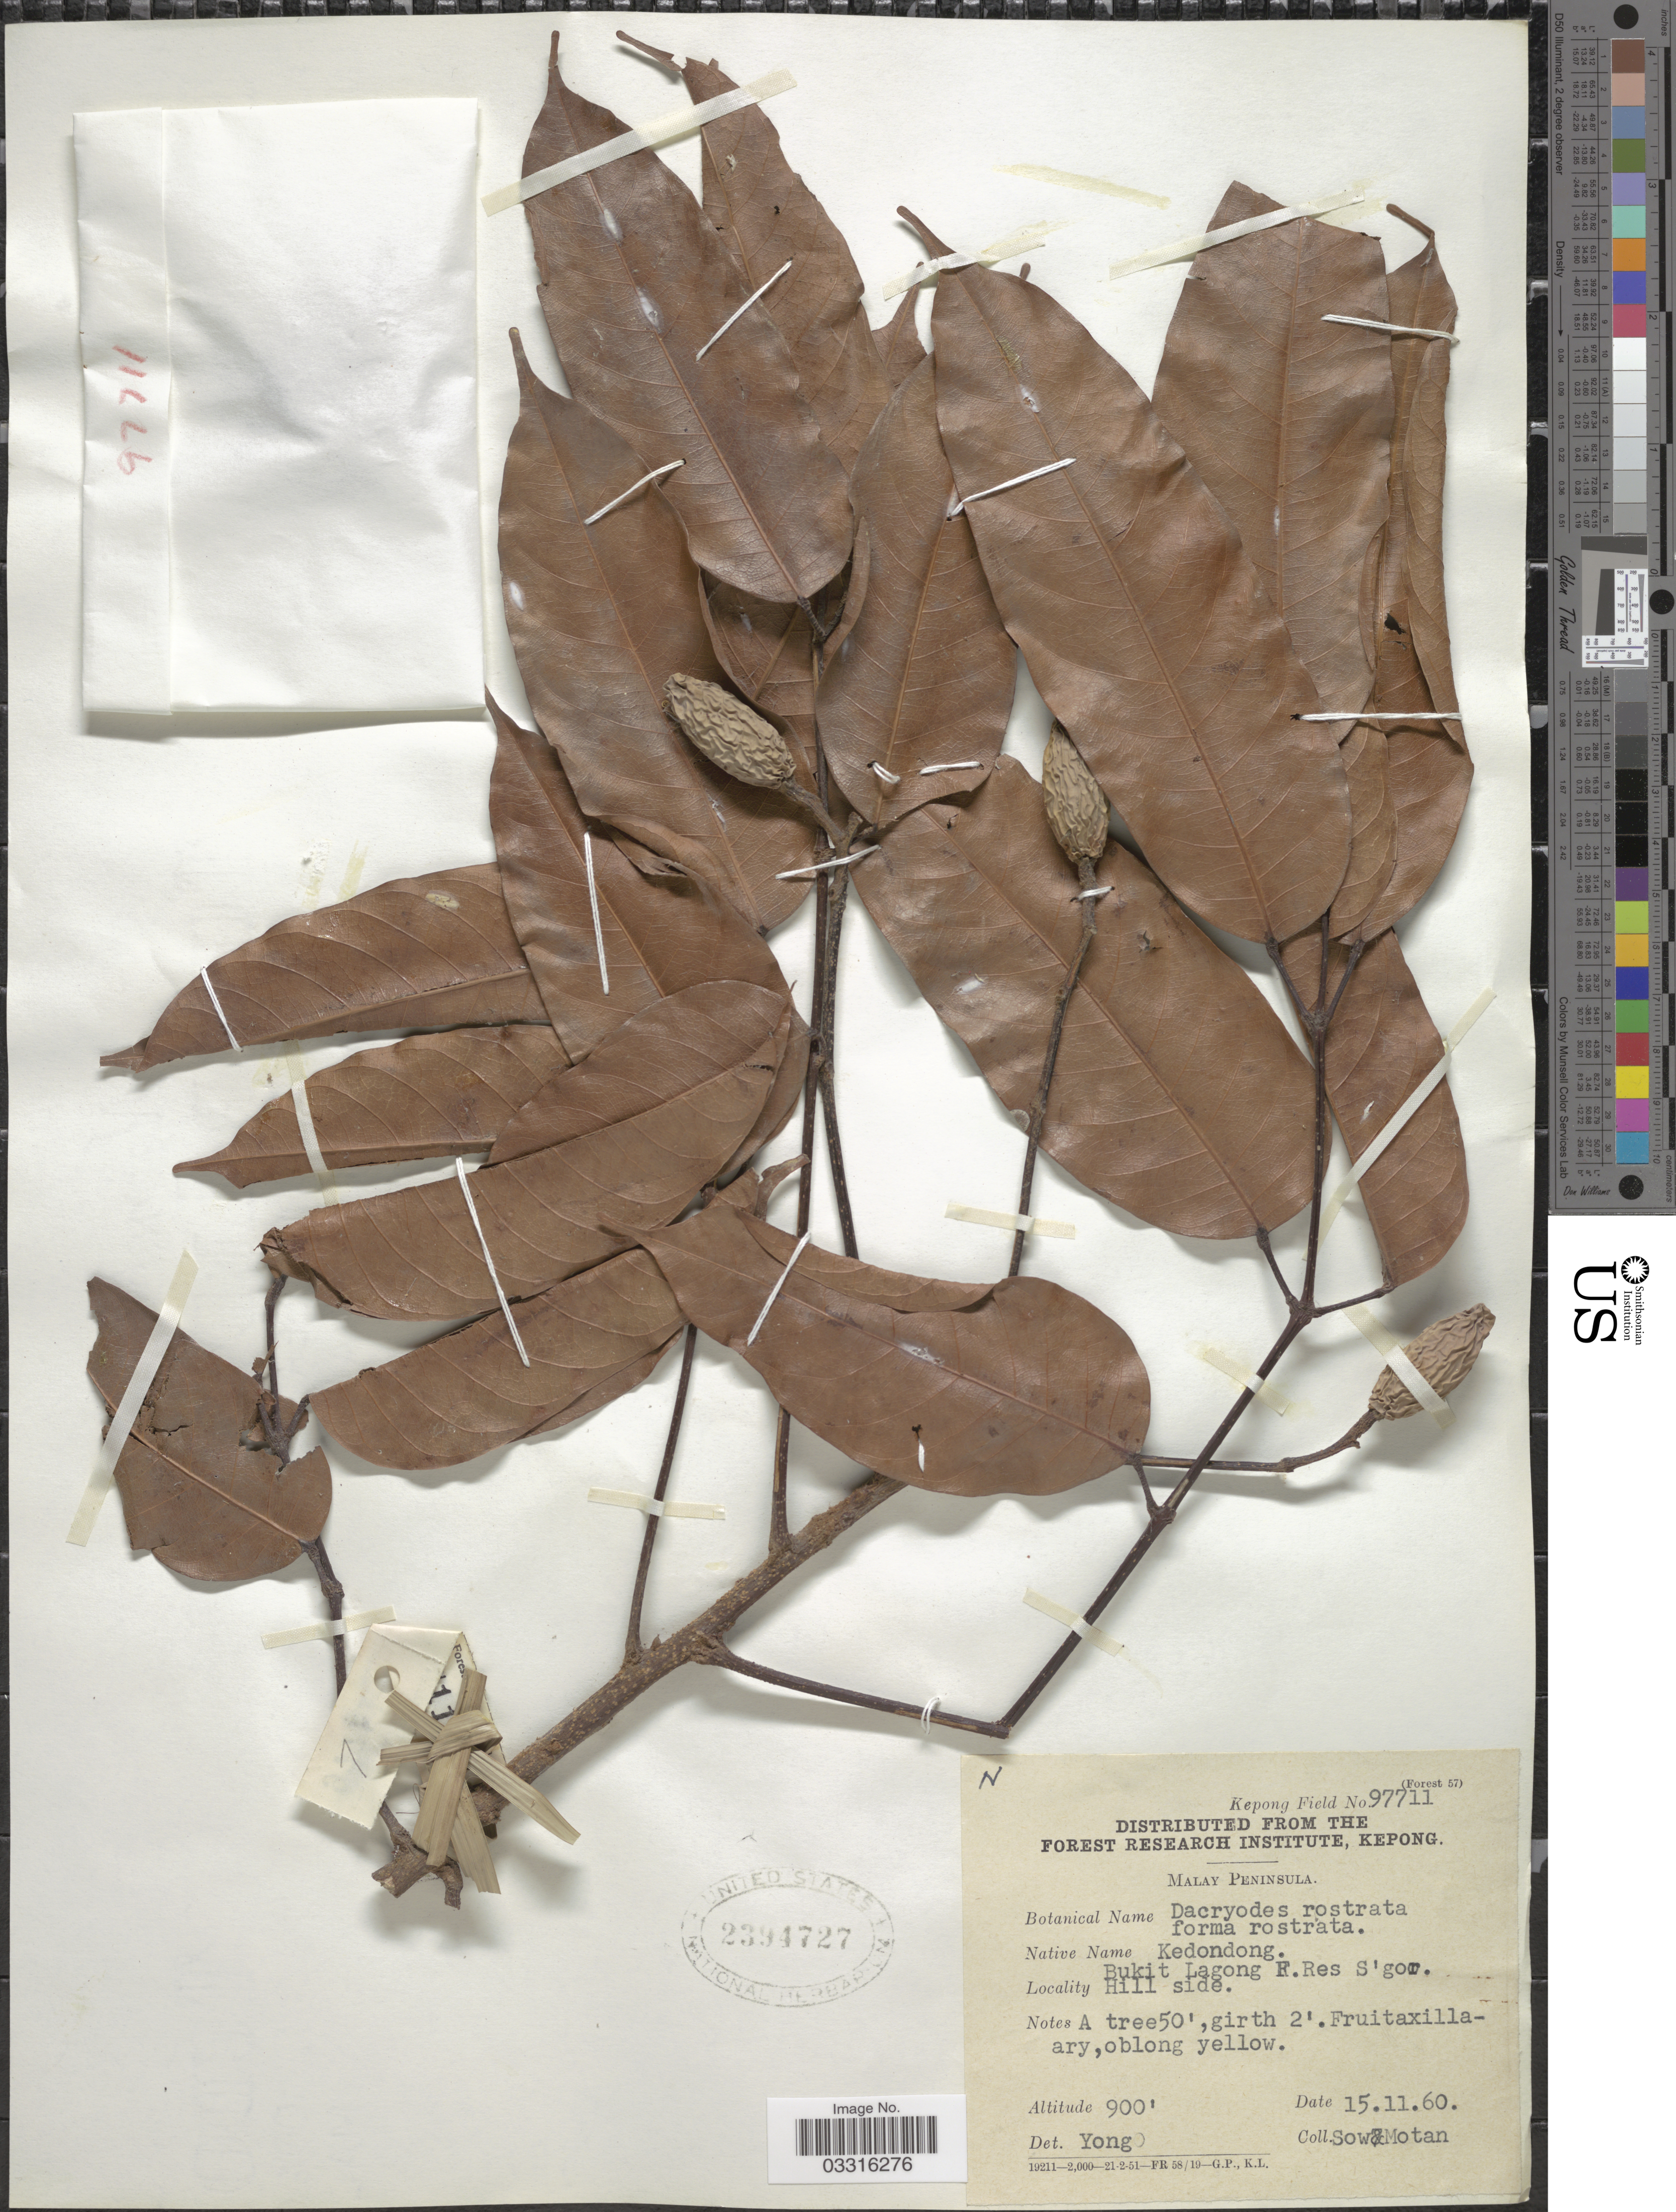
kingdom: Plantae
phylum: Tracheophyta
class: Magnoliopsida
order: Sapindales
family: Burseraceae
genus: Dacryodes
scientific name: Dacryodes rostrata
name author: (Blume) H.J. Lam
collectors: -. Sow & -. Motan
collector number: Kepong Field 97711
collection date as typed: Transcribed d/m/y: 15/11/60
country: Malaysia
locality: Malay Peninsula, Bukit Lagong F. Res S' gor. Hill side.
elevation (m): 274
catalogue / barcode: US 2394727